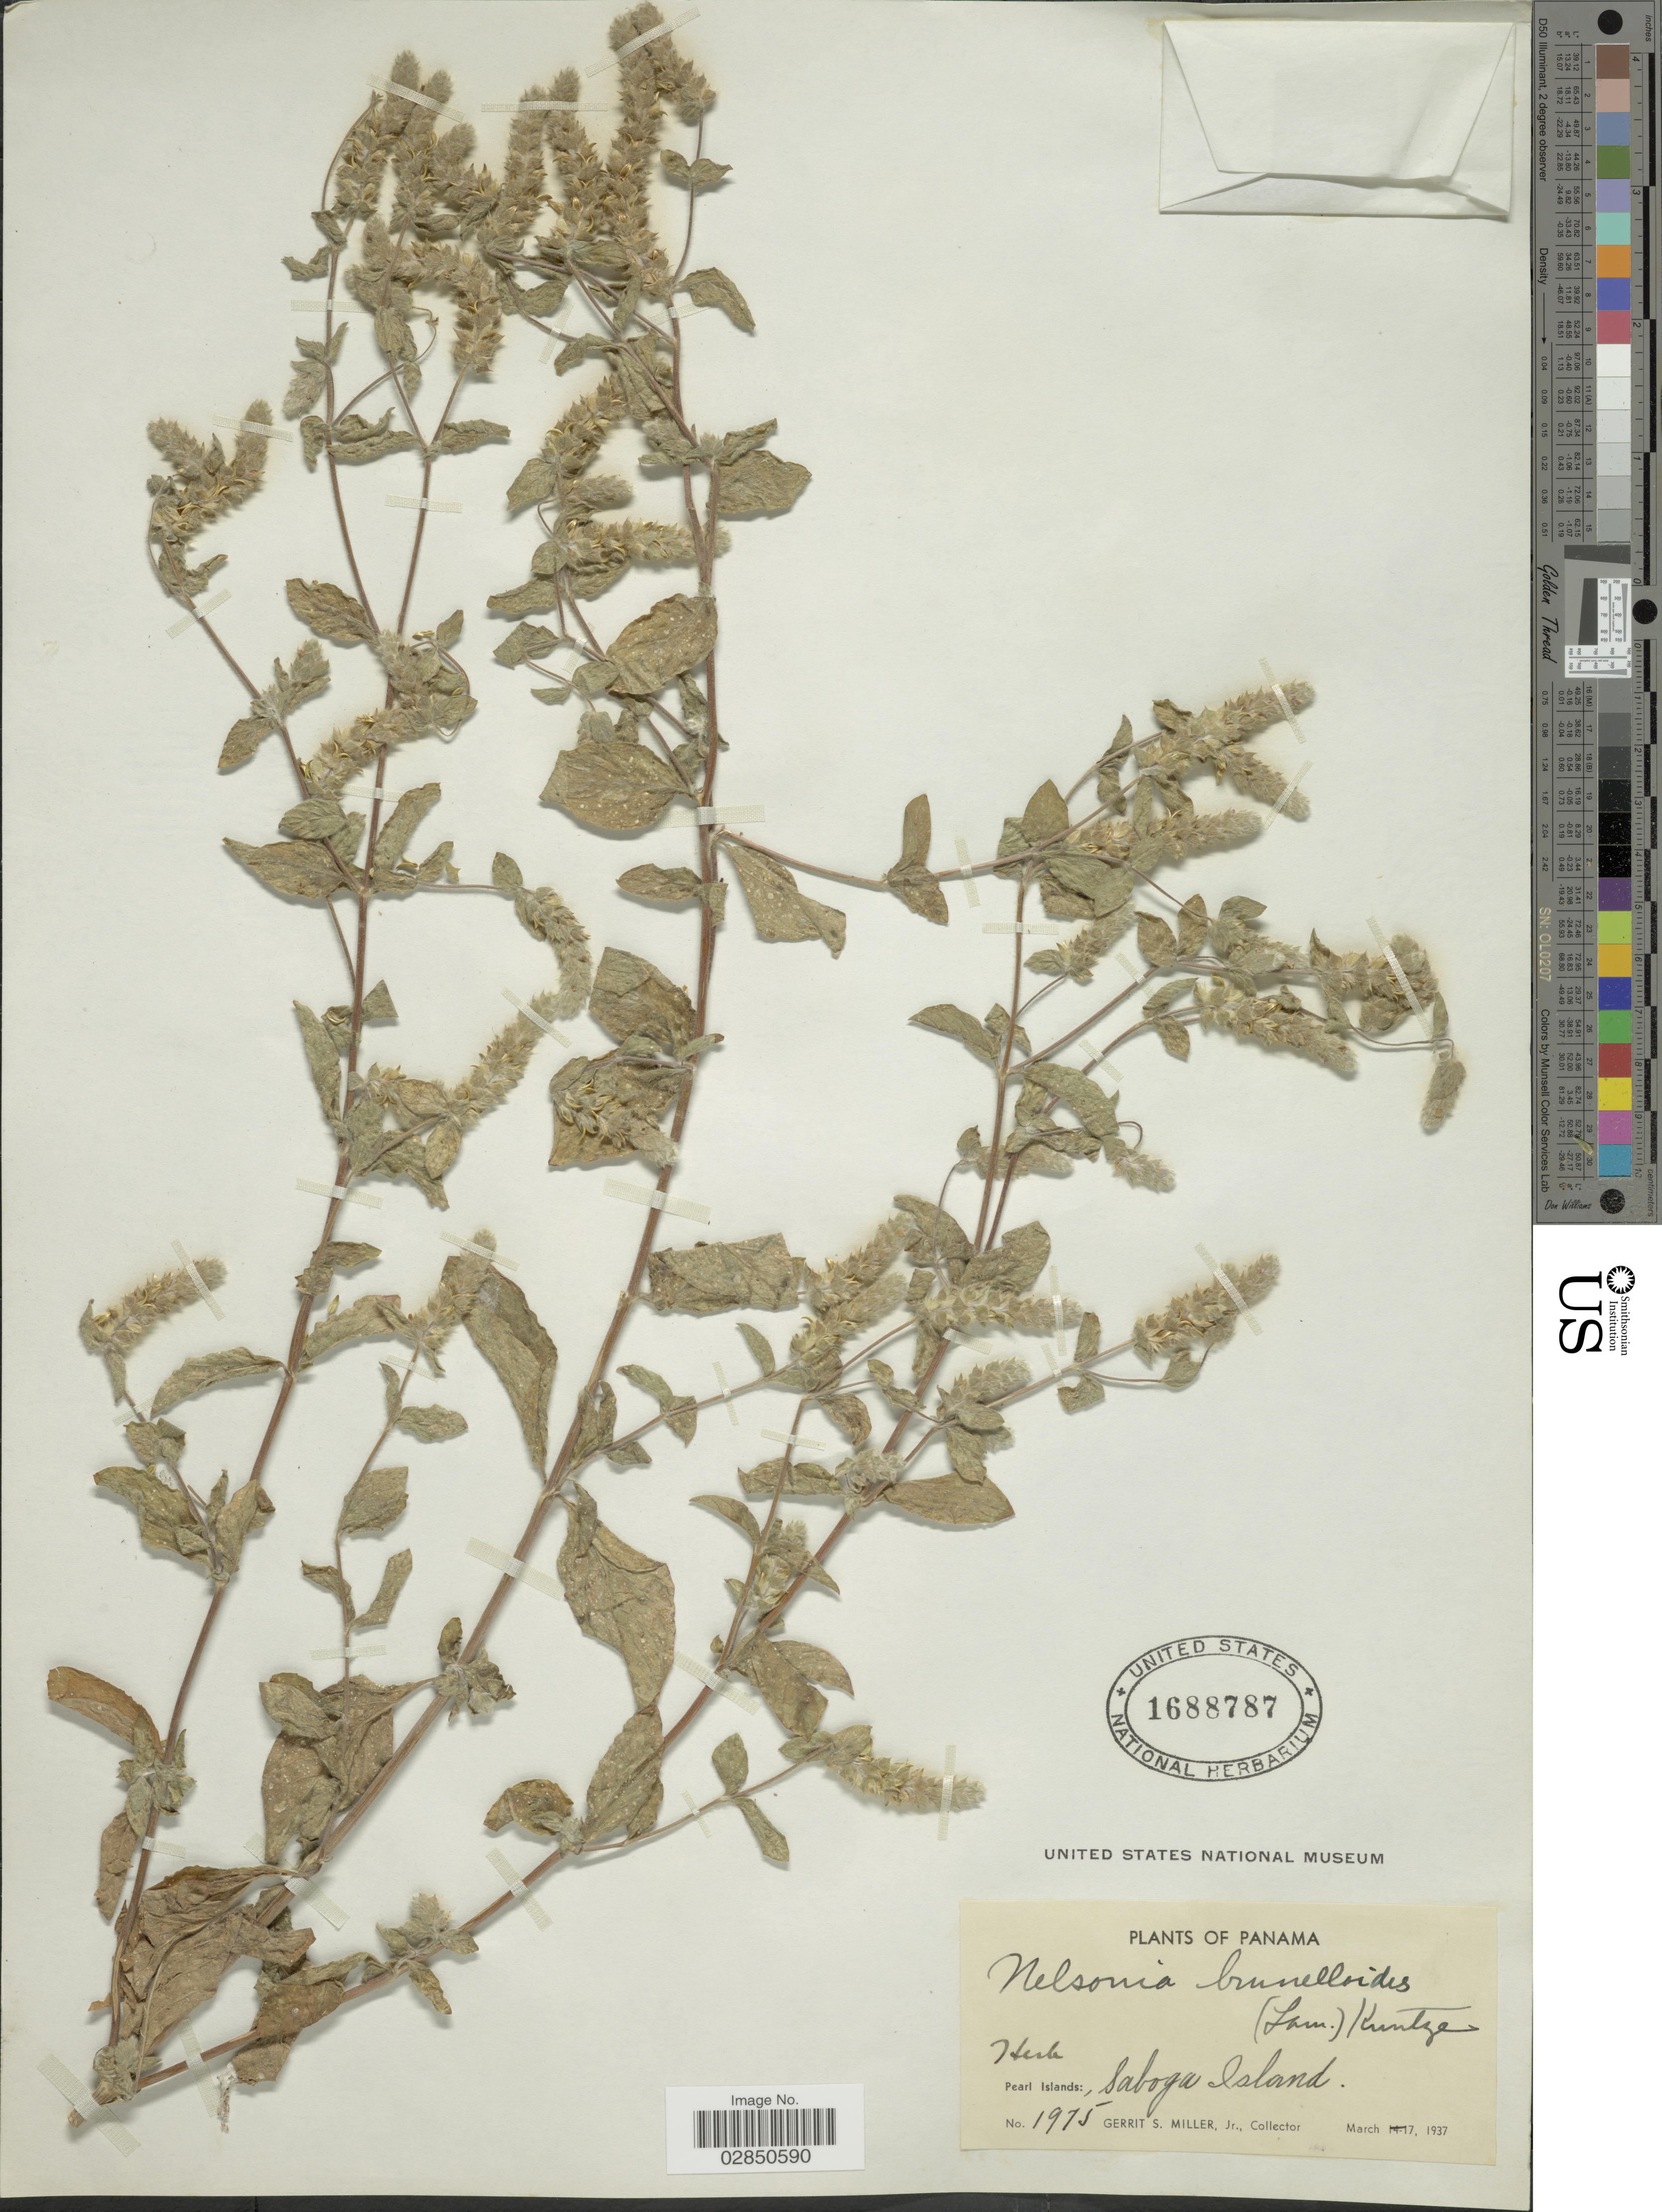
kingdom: Plantae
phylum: Tracheophyta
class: Magnoliopsida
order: Lamiales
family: Acanthaceae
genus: Nelsonia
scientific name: Nelsonia brunelloides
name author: (Lam.) Kuntze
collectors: G. S. Miller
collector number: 1975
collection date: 1937-03-17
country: Panama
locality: Pearl Islands: Saboga Island.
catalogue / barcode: US 1688787